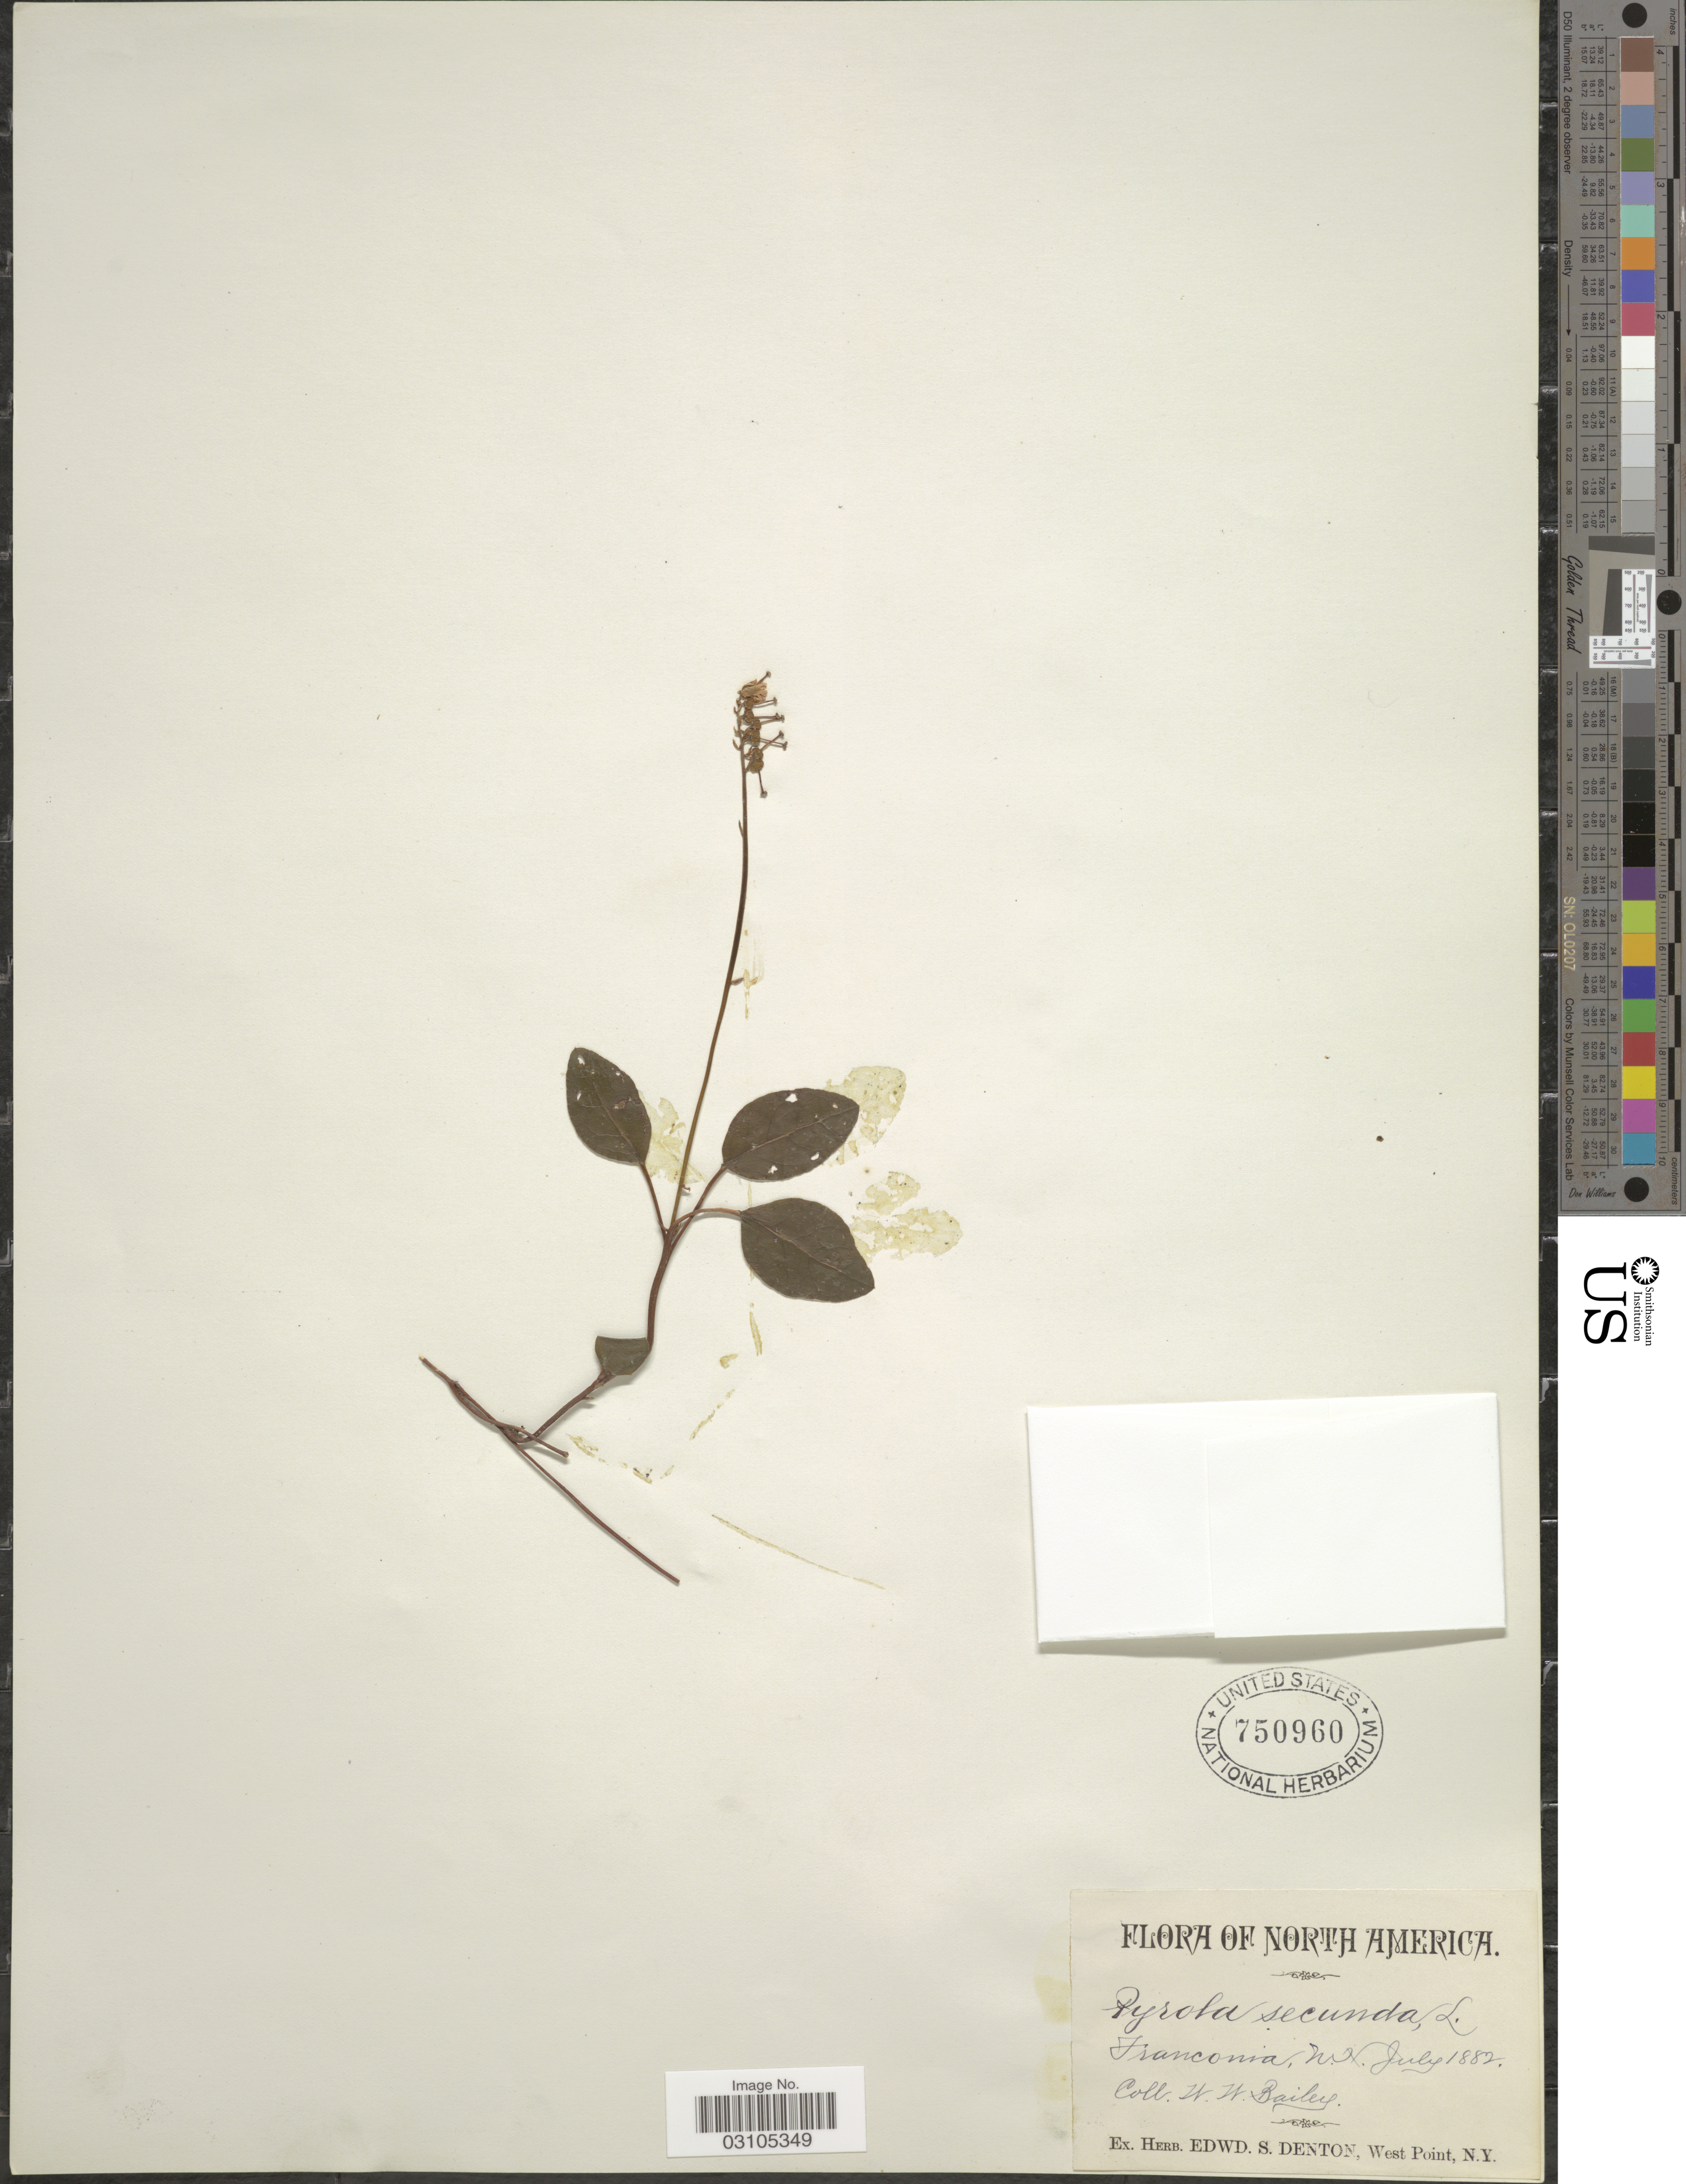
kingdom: Plantae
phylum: Tracheophyta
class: Magnoliopsida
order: Ericales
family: Ericaceae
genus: Orthilia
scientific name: Orthilia secunda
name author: (L.) House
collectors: W. W. Bailey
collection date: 1882-07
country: United States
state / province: New York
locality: Franconia.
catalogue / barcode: US 750960